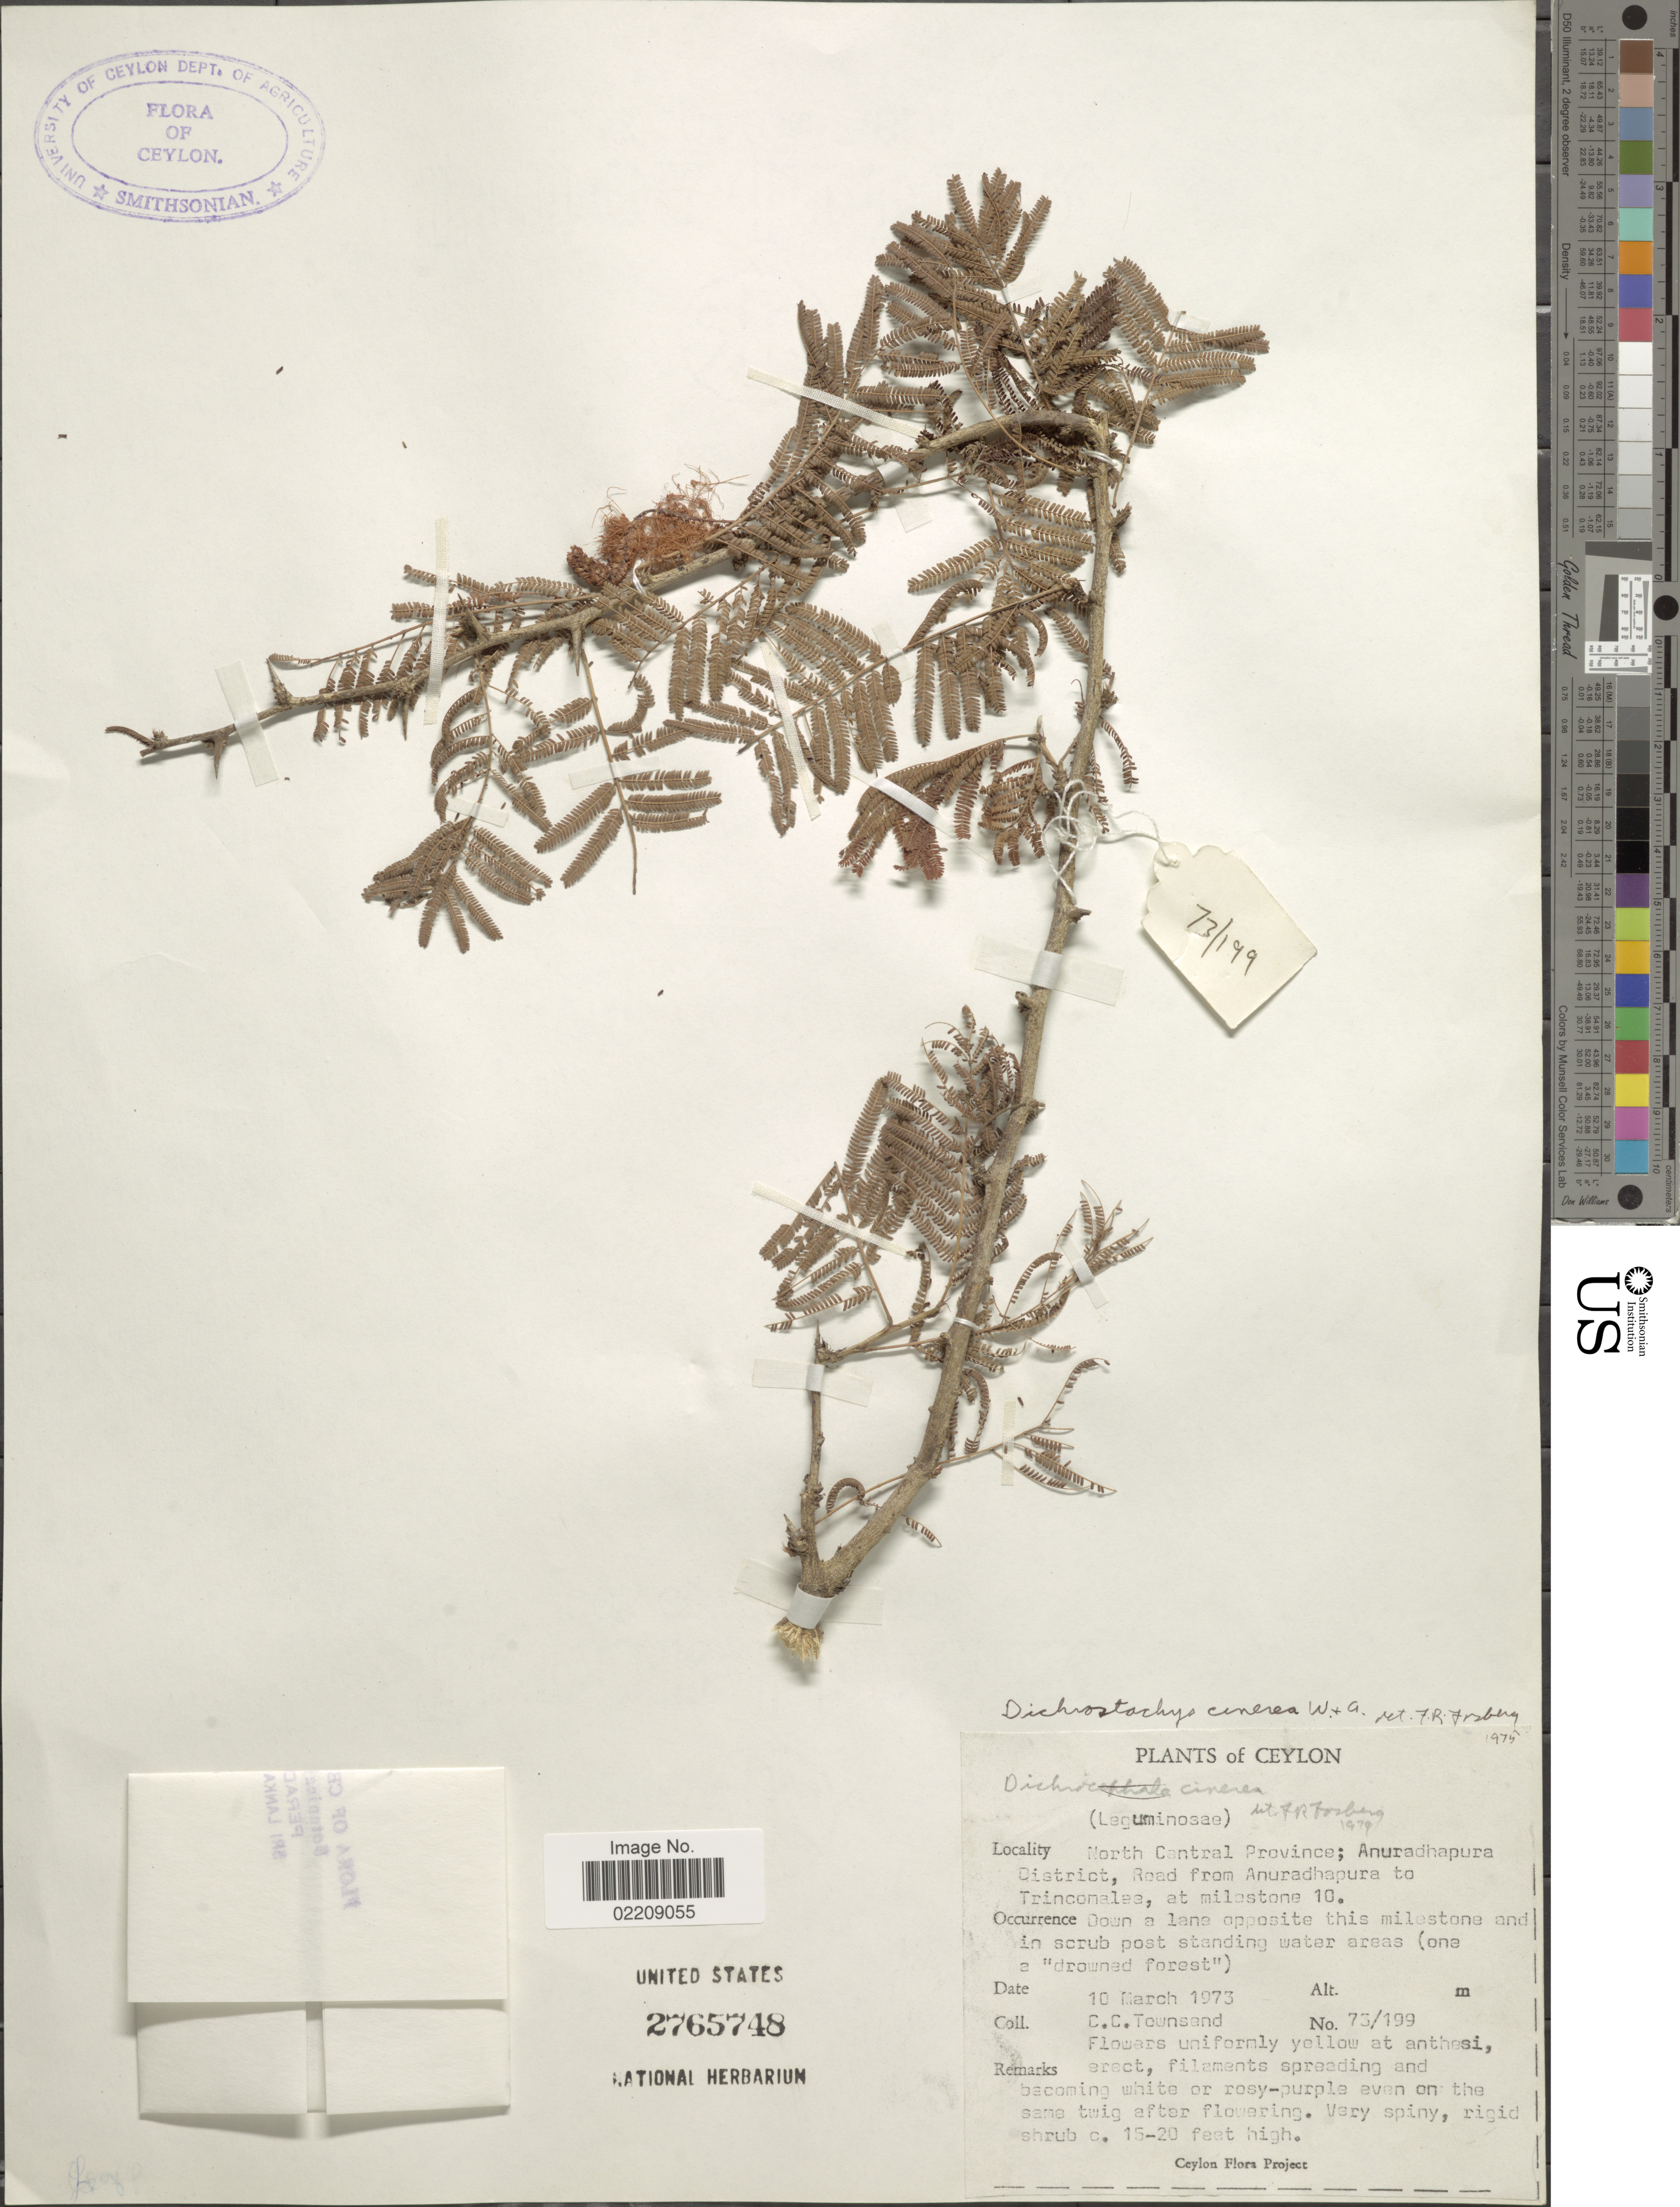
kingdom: Plantae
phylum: Tracheophyta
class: Magnoliopsida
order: Fabales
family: Fabaceae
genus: Dichrostachys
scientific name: Dichrostachys cinerea R. Vig., nom. illeg.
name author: R. Vig.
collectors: C. C. Townsend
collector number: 73/199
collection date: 1973-03-10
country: Sri Lanka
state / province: North Central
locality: Ceylon, North Central Province: Anuradhapura District, Road from Anuradhapura to Trincomalea, at milestone 10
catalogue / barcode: US 2765748